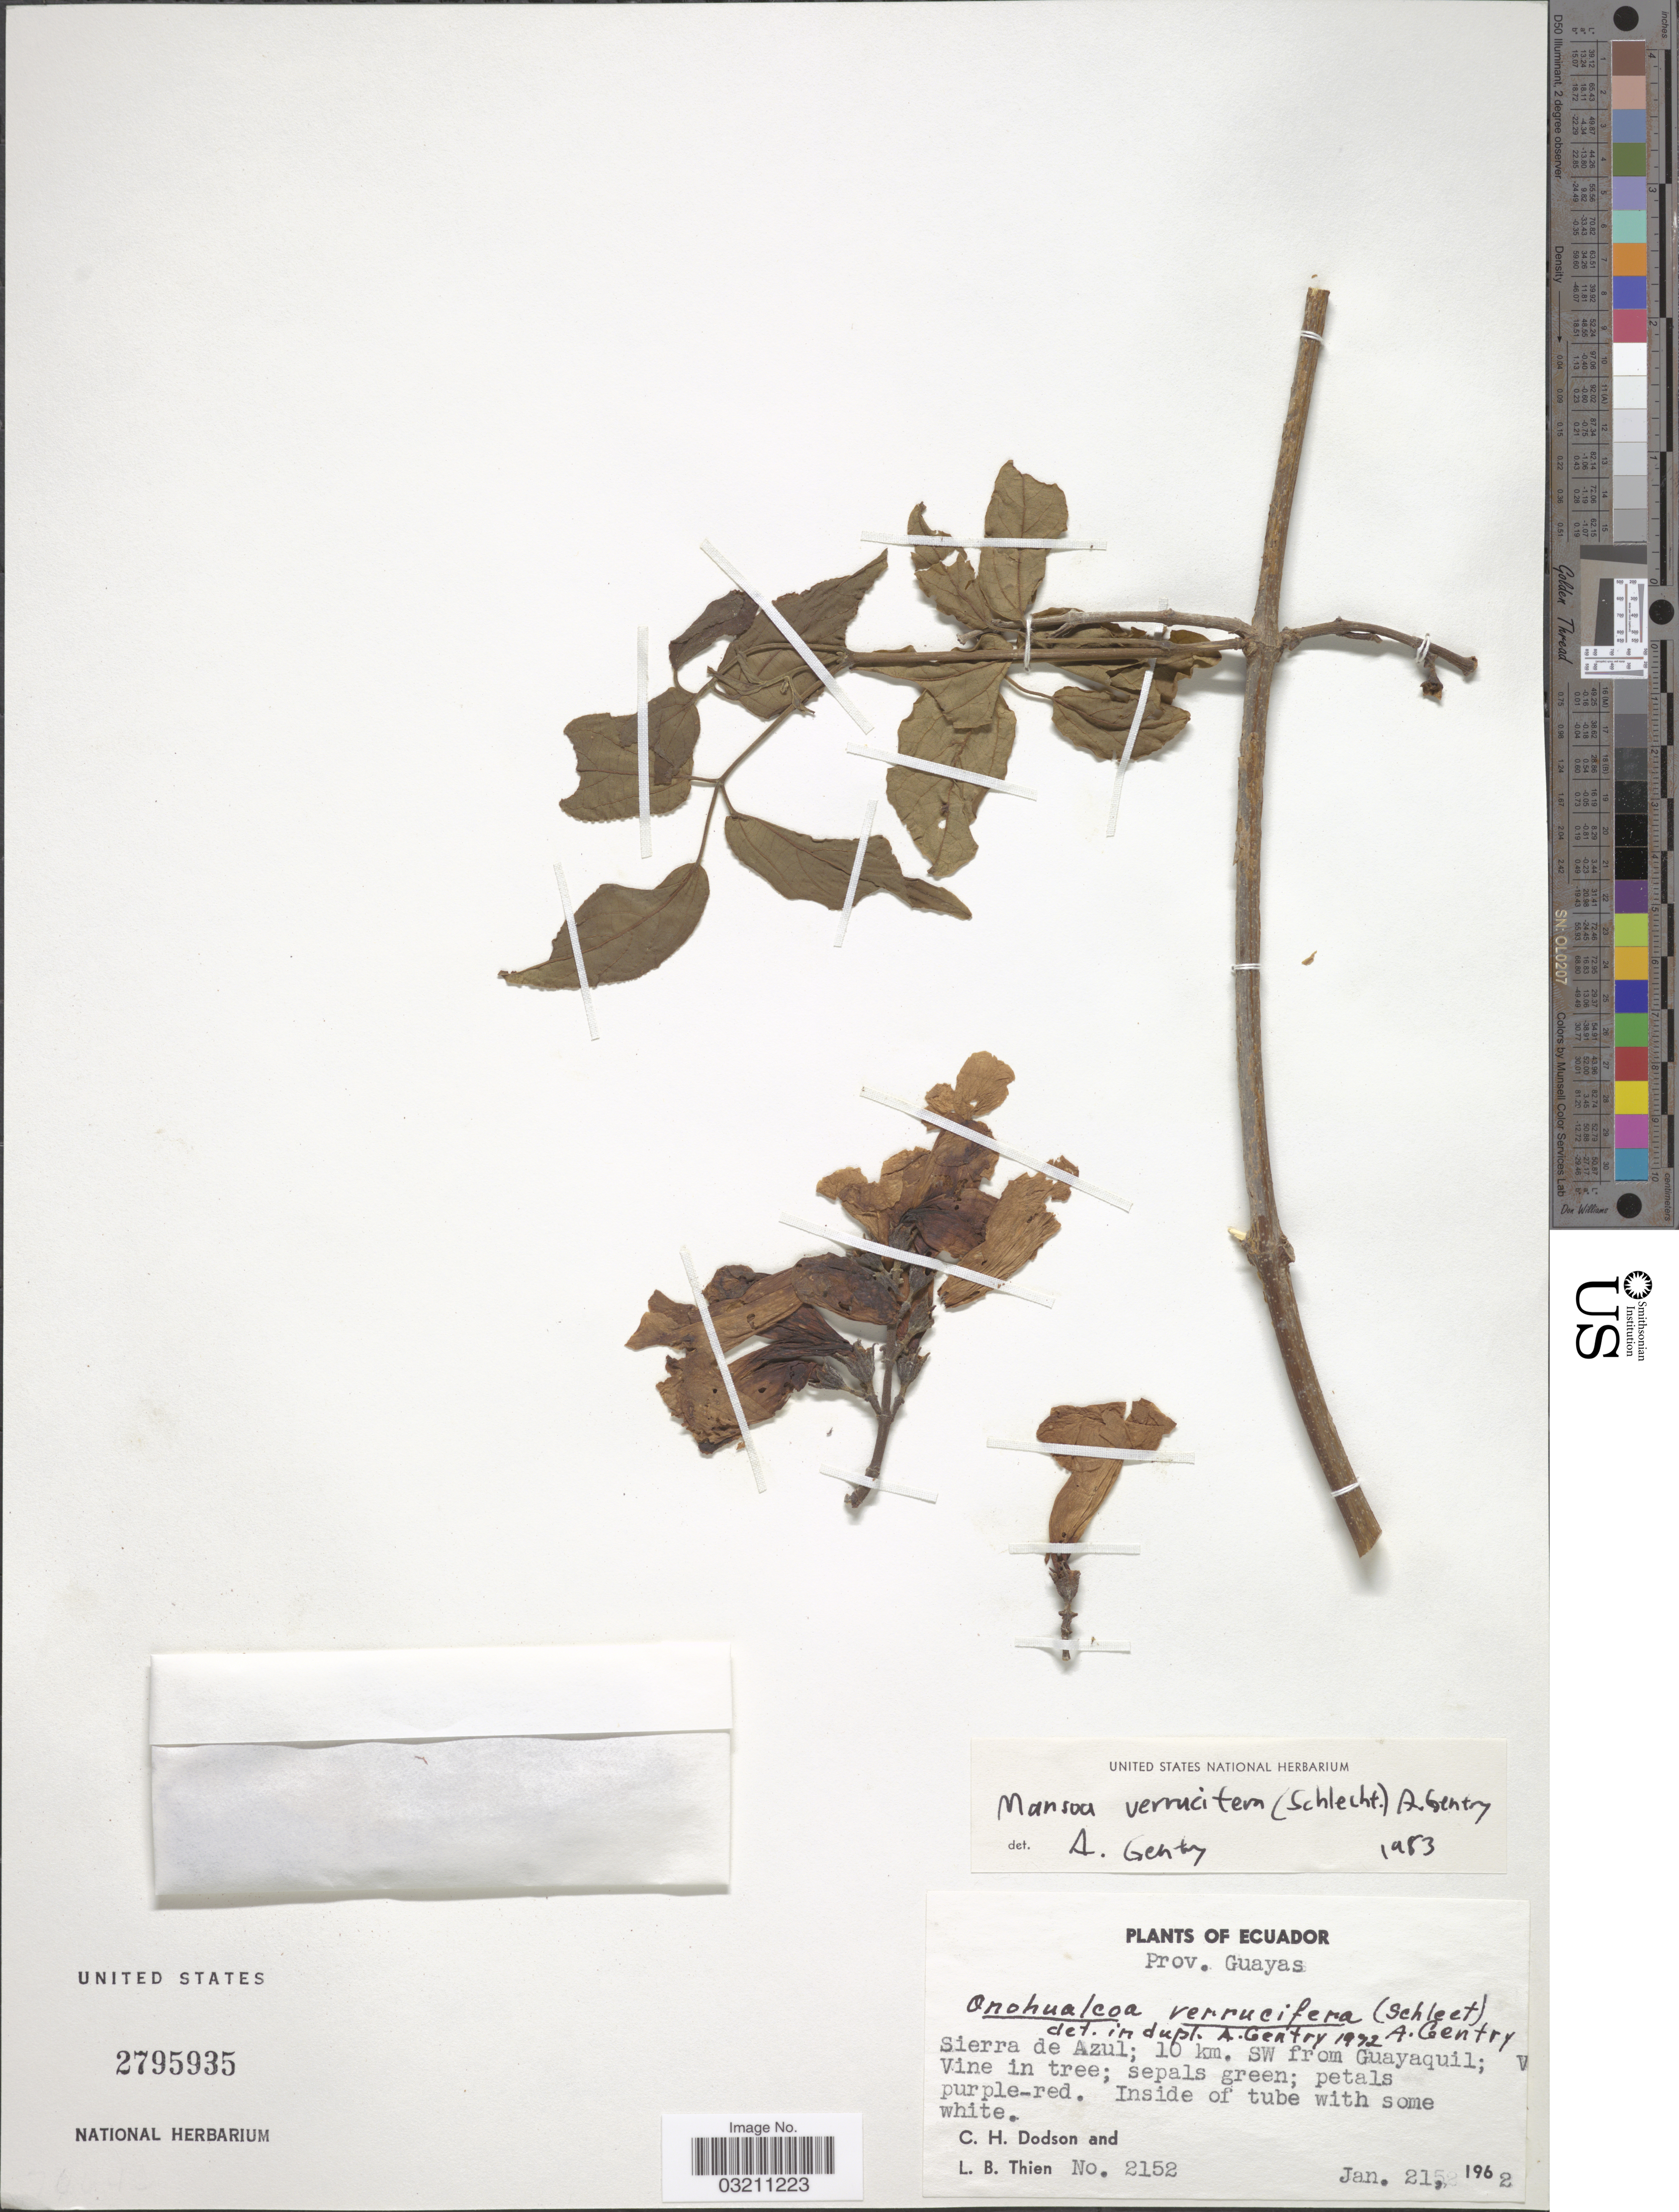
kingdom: Plantae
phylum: Tracheophyta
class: Magnoliopsida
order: Lamiales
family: Bignoniaceae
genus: Mansoa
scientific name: Mansoa verrucifera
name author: (Schltdl.) A.H. Gentry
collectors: C. H. Dodson & L. Thien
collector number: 2152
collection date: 1962-01-21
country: Ecuador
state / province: Guayas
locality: Sierra de Azul; 10 km. SW from Guayaquil.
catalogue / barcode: US 2795935